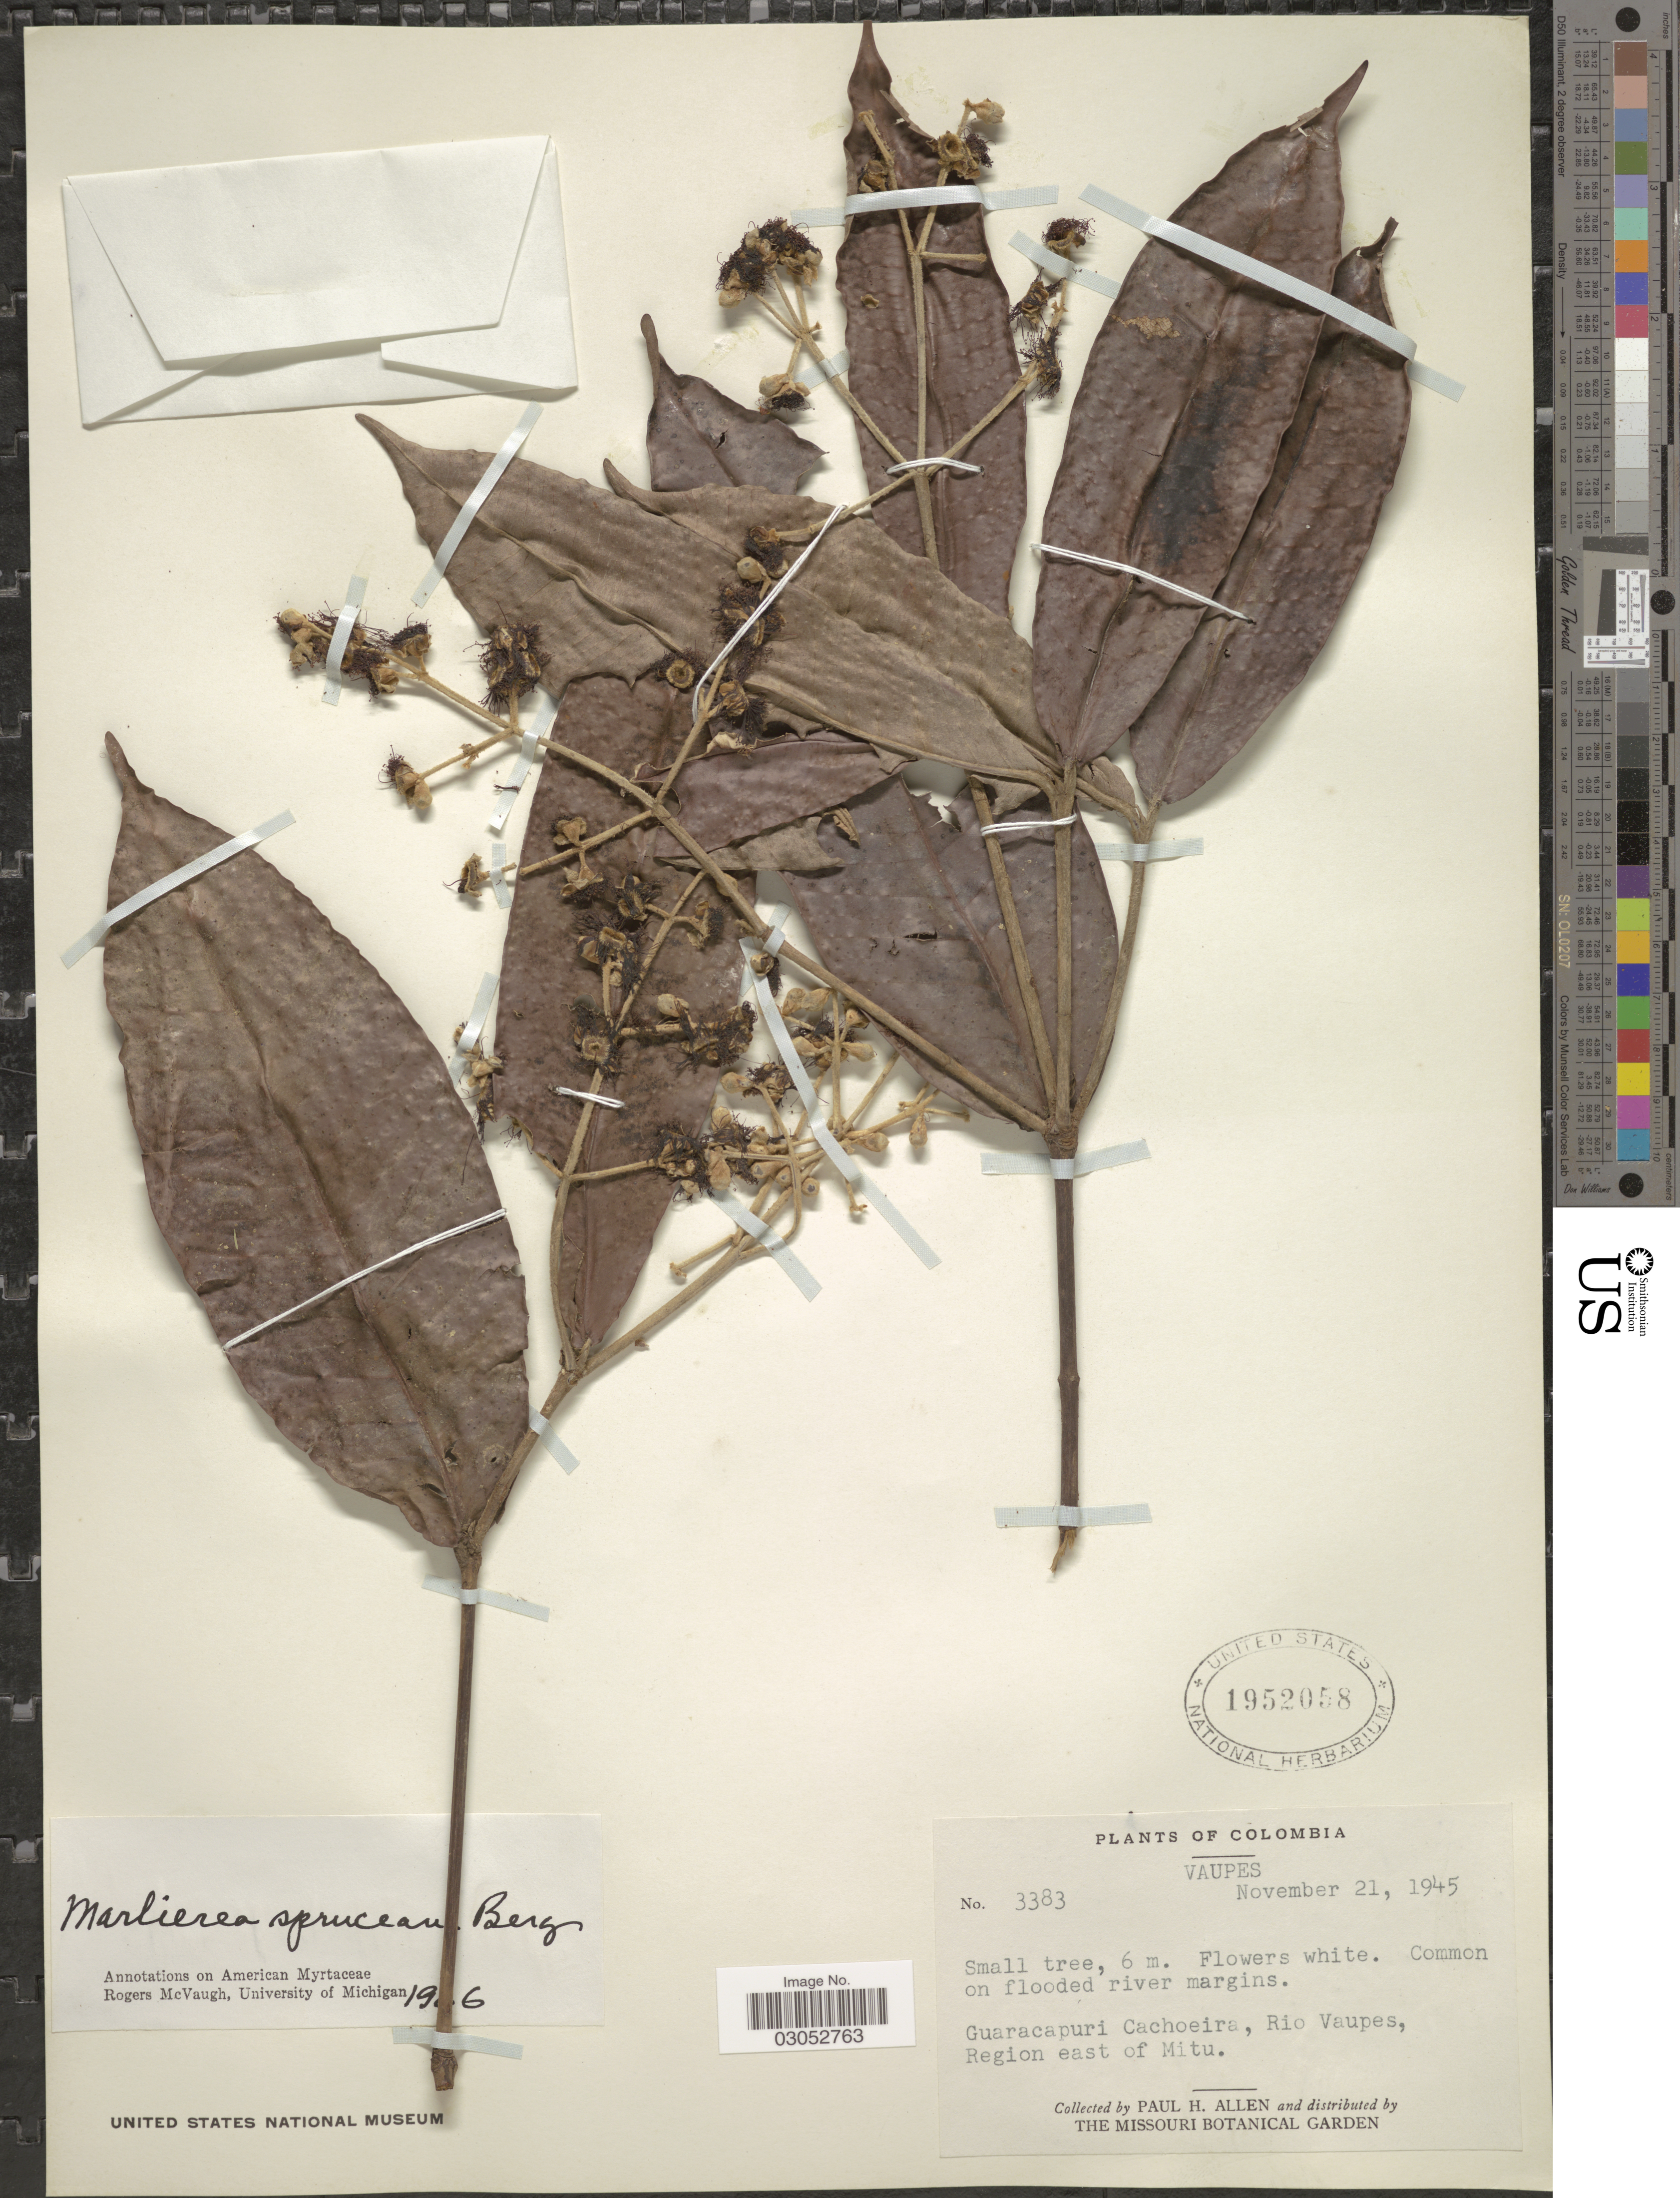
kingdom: Plantae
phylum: Tracheophyta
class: Magnoliopsida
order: Myrtales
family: Myrtaceae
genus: Myrcia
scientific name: Myrcia uaupensis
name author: (O. Berg) Gaem & E. Lucas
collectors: P. H. Allen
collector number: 3383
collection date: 1945-11-21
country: Colombia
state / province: Vaupés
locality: Guaracapuri Cachoeira, Rio Vaupes, Region east of Mitu.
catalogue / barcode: US 1952058